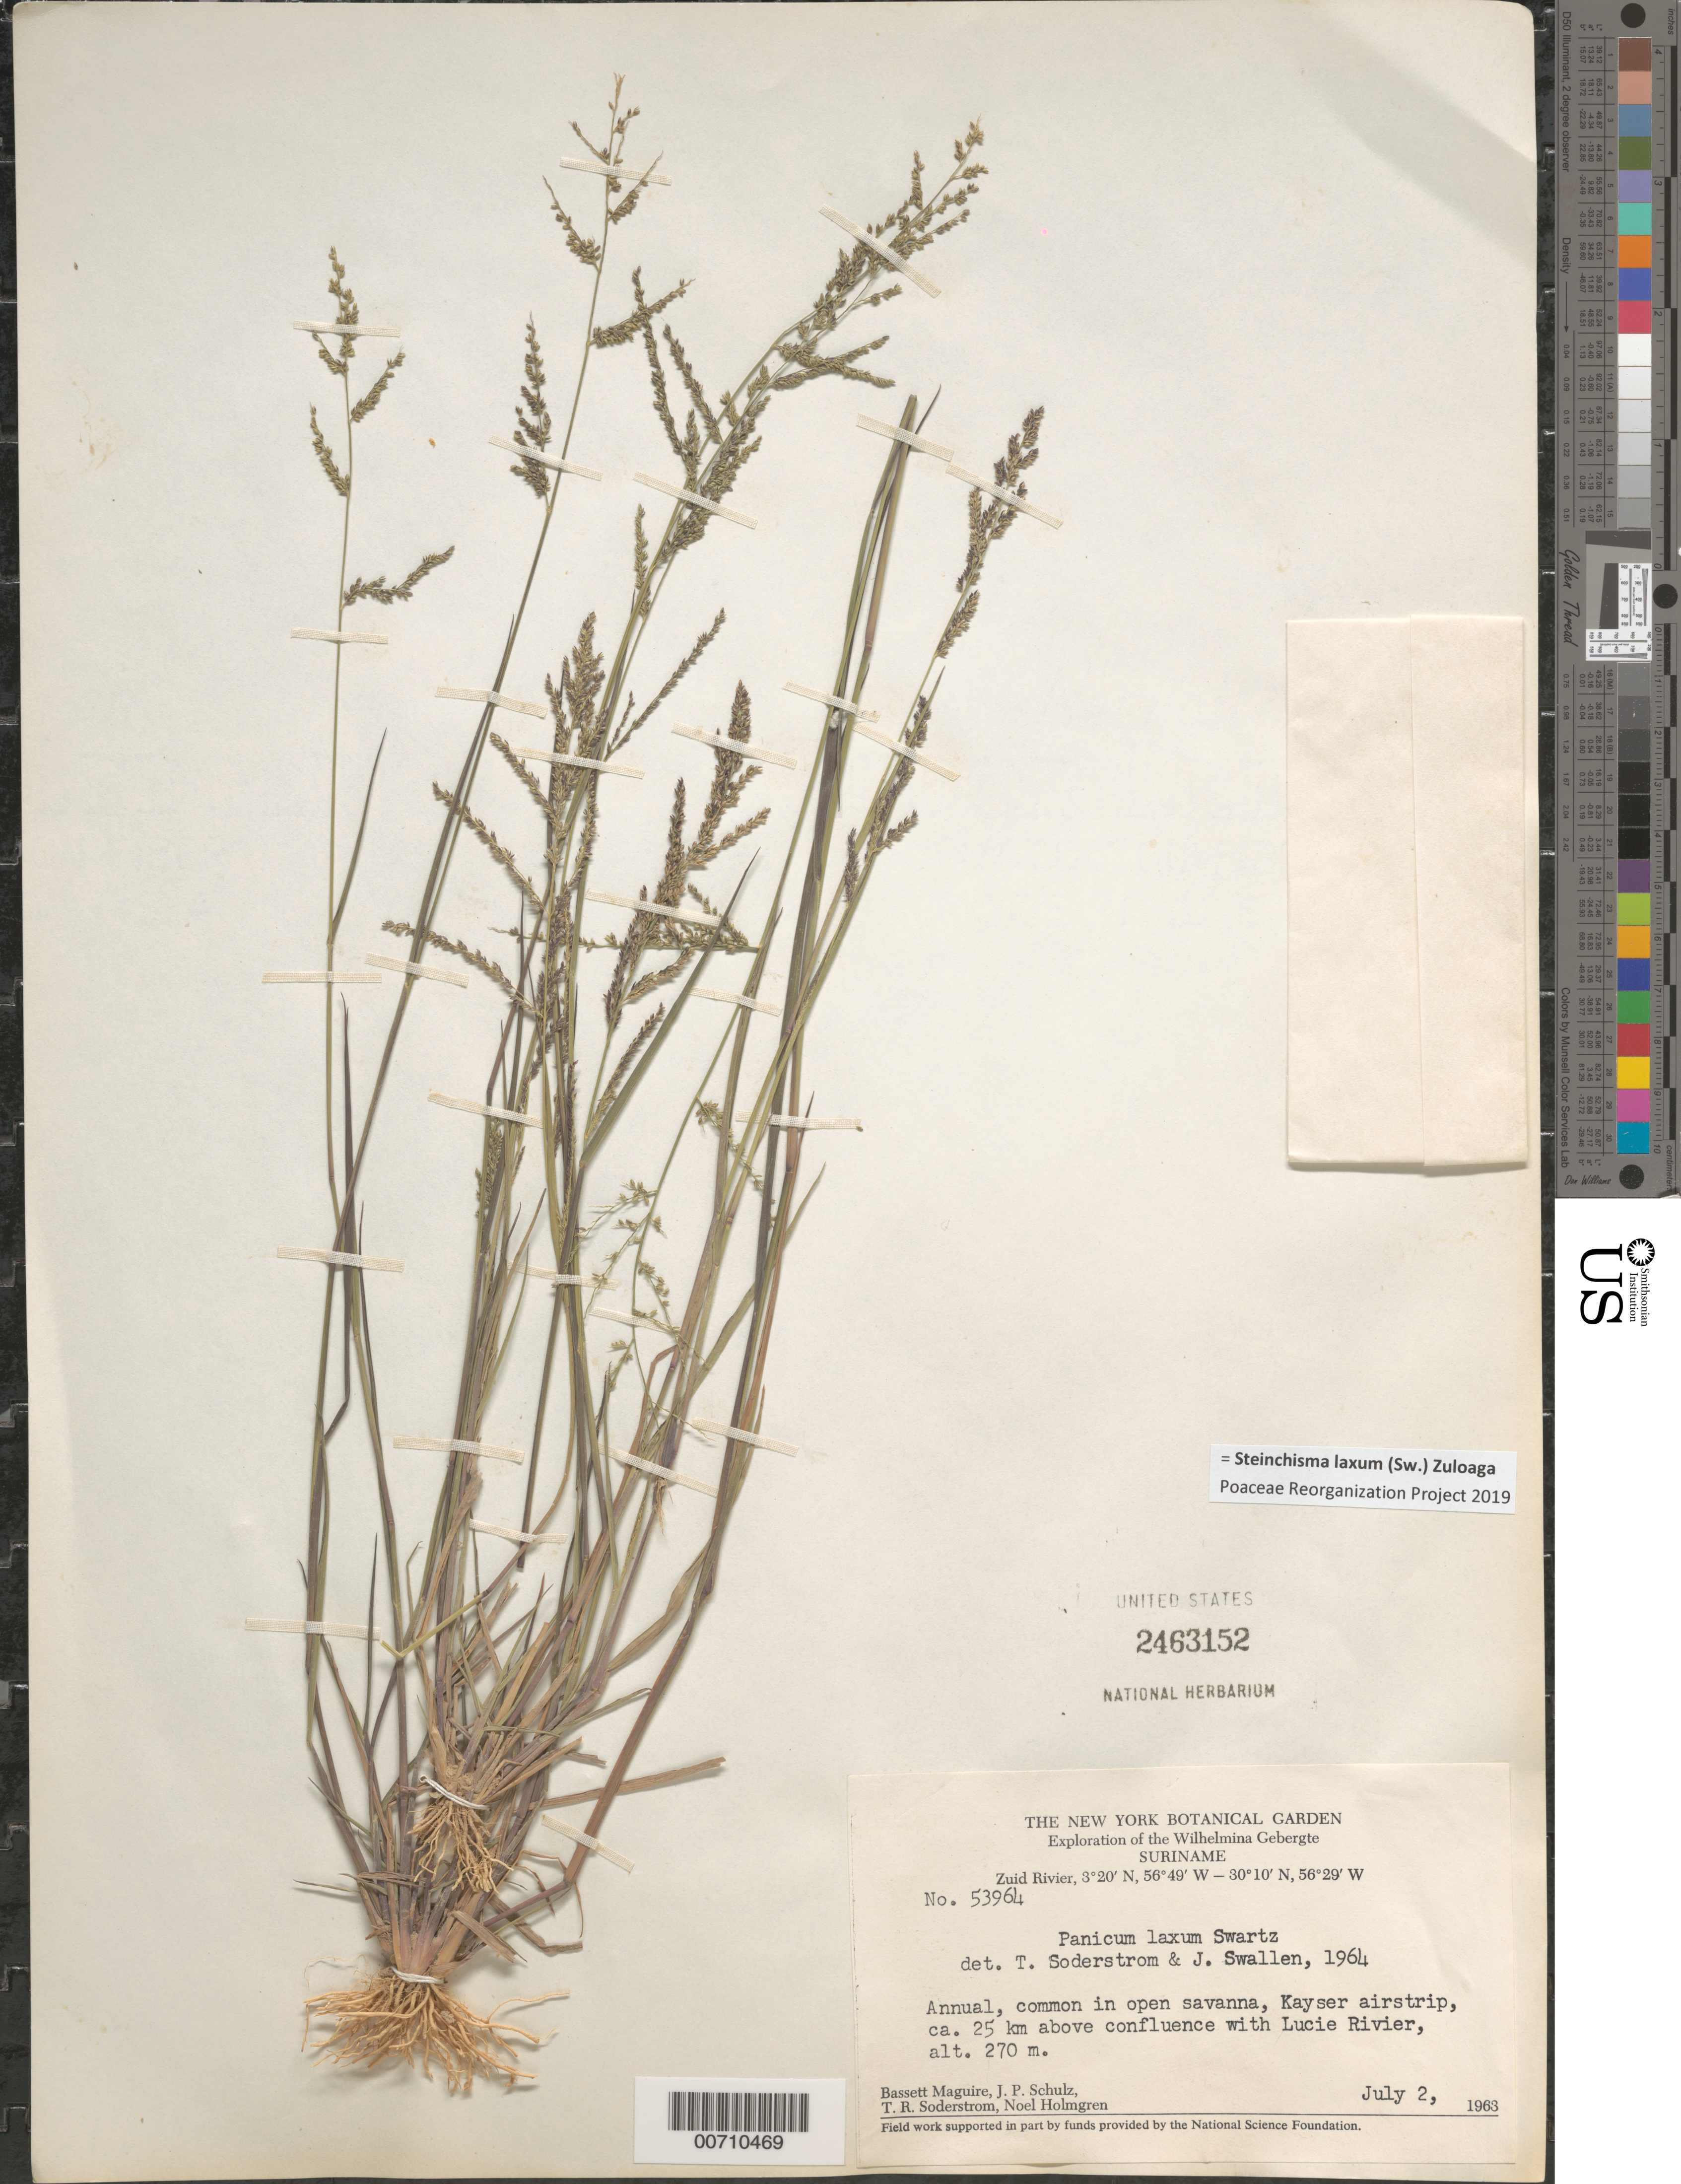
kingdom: Plantae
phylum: Tracheophyta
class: Liliopsida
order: Poales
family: Poaceae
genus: Panicum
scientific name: Panicum laxum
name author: Sw.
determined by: Allen, C. K.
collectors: B. Maguire, J. P. Schulz, T. R. Soderstrom & N. H. Holmgren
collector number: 53964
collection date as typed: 2-Jul-63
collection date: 1963-07-02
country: Suriname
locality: Kayser Airstrip, Zuid R., 45 km above confl. with Lucie R., Wilhelmina Gebergte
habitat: Open savanna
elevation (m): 270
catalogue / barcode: US 2463152